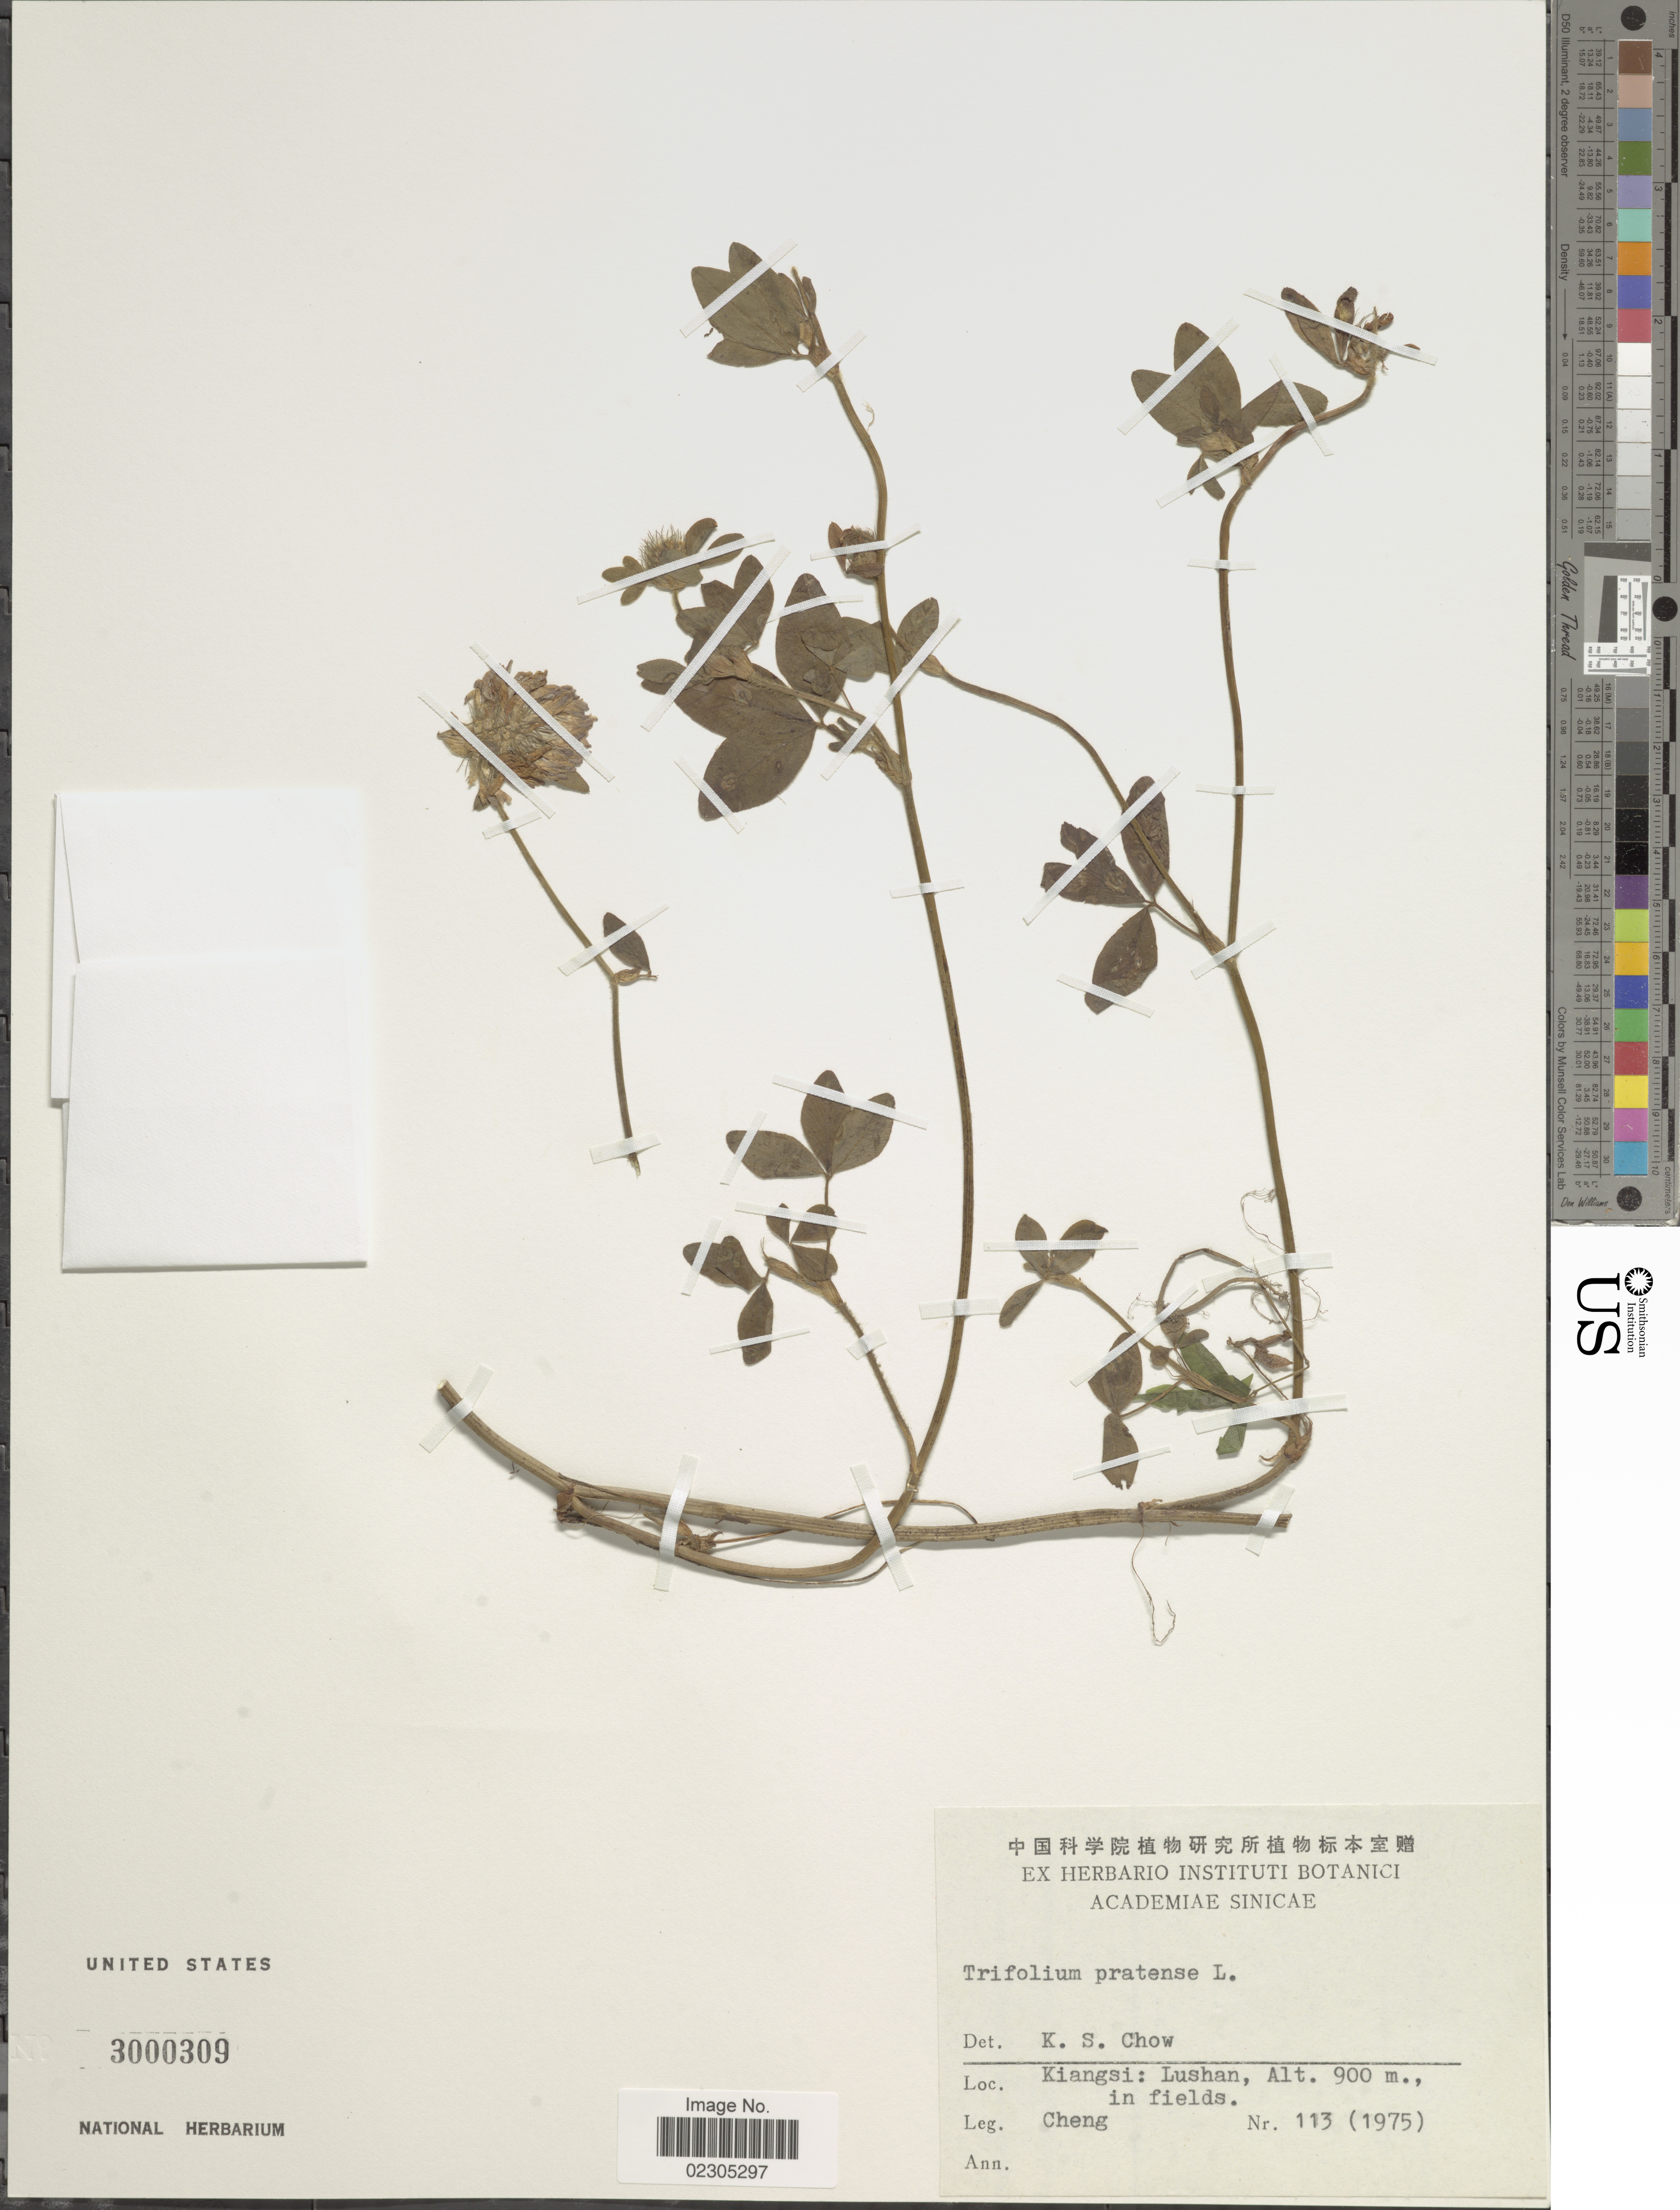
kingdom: Plantae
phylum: Tracheophyta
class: Magnoliopsida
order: Fabales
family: Fabaceae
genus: Trifolium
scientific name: Trifolium pratense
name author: L.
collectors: -. Cheng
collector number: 113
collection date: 1975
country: China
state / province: Jiangxi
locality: Kiangsi: Lushan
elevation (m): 900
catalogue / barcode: US 3000309